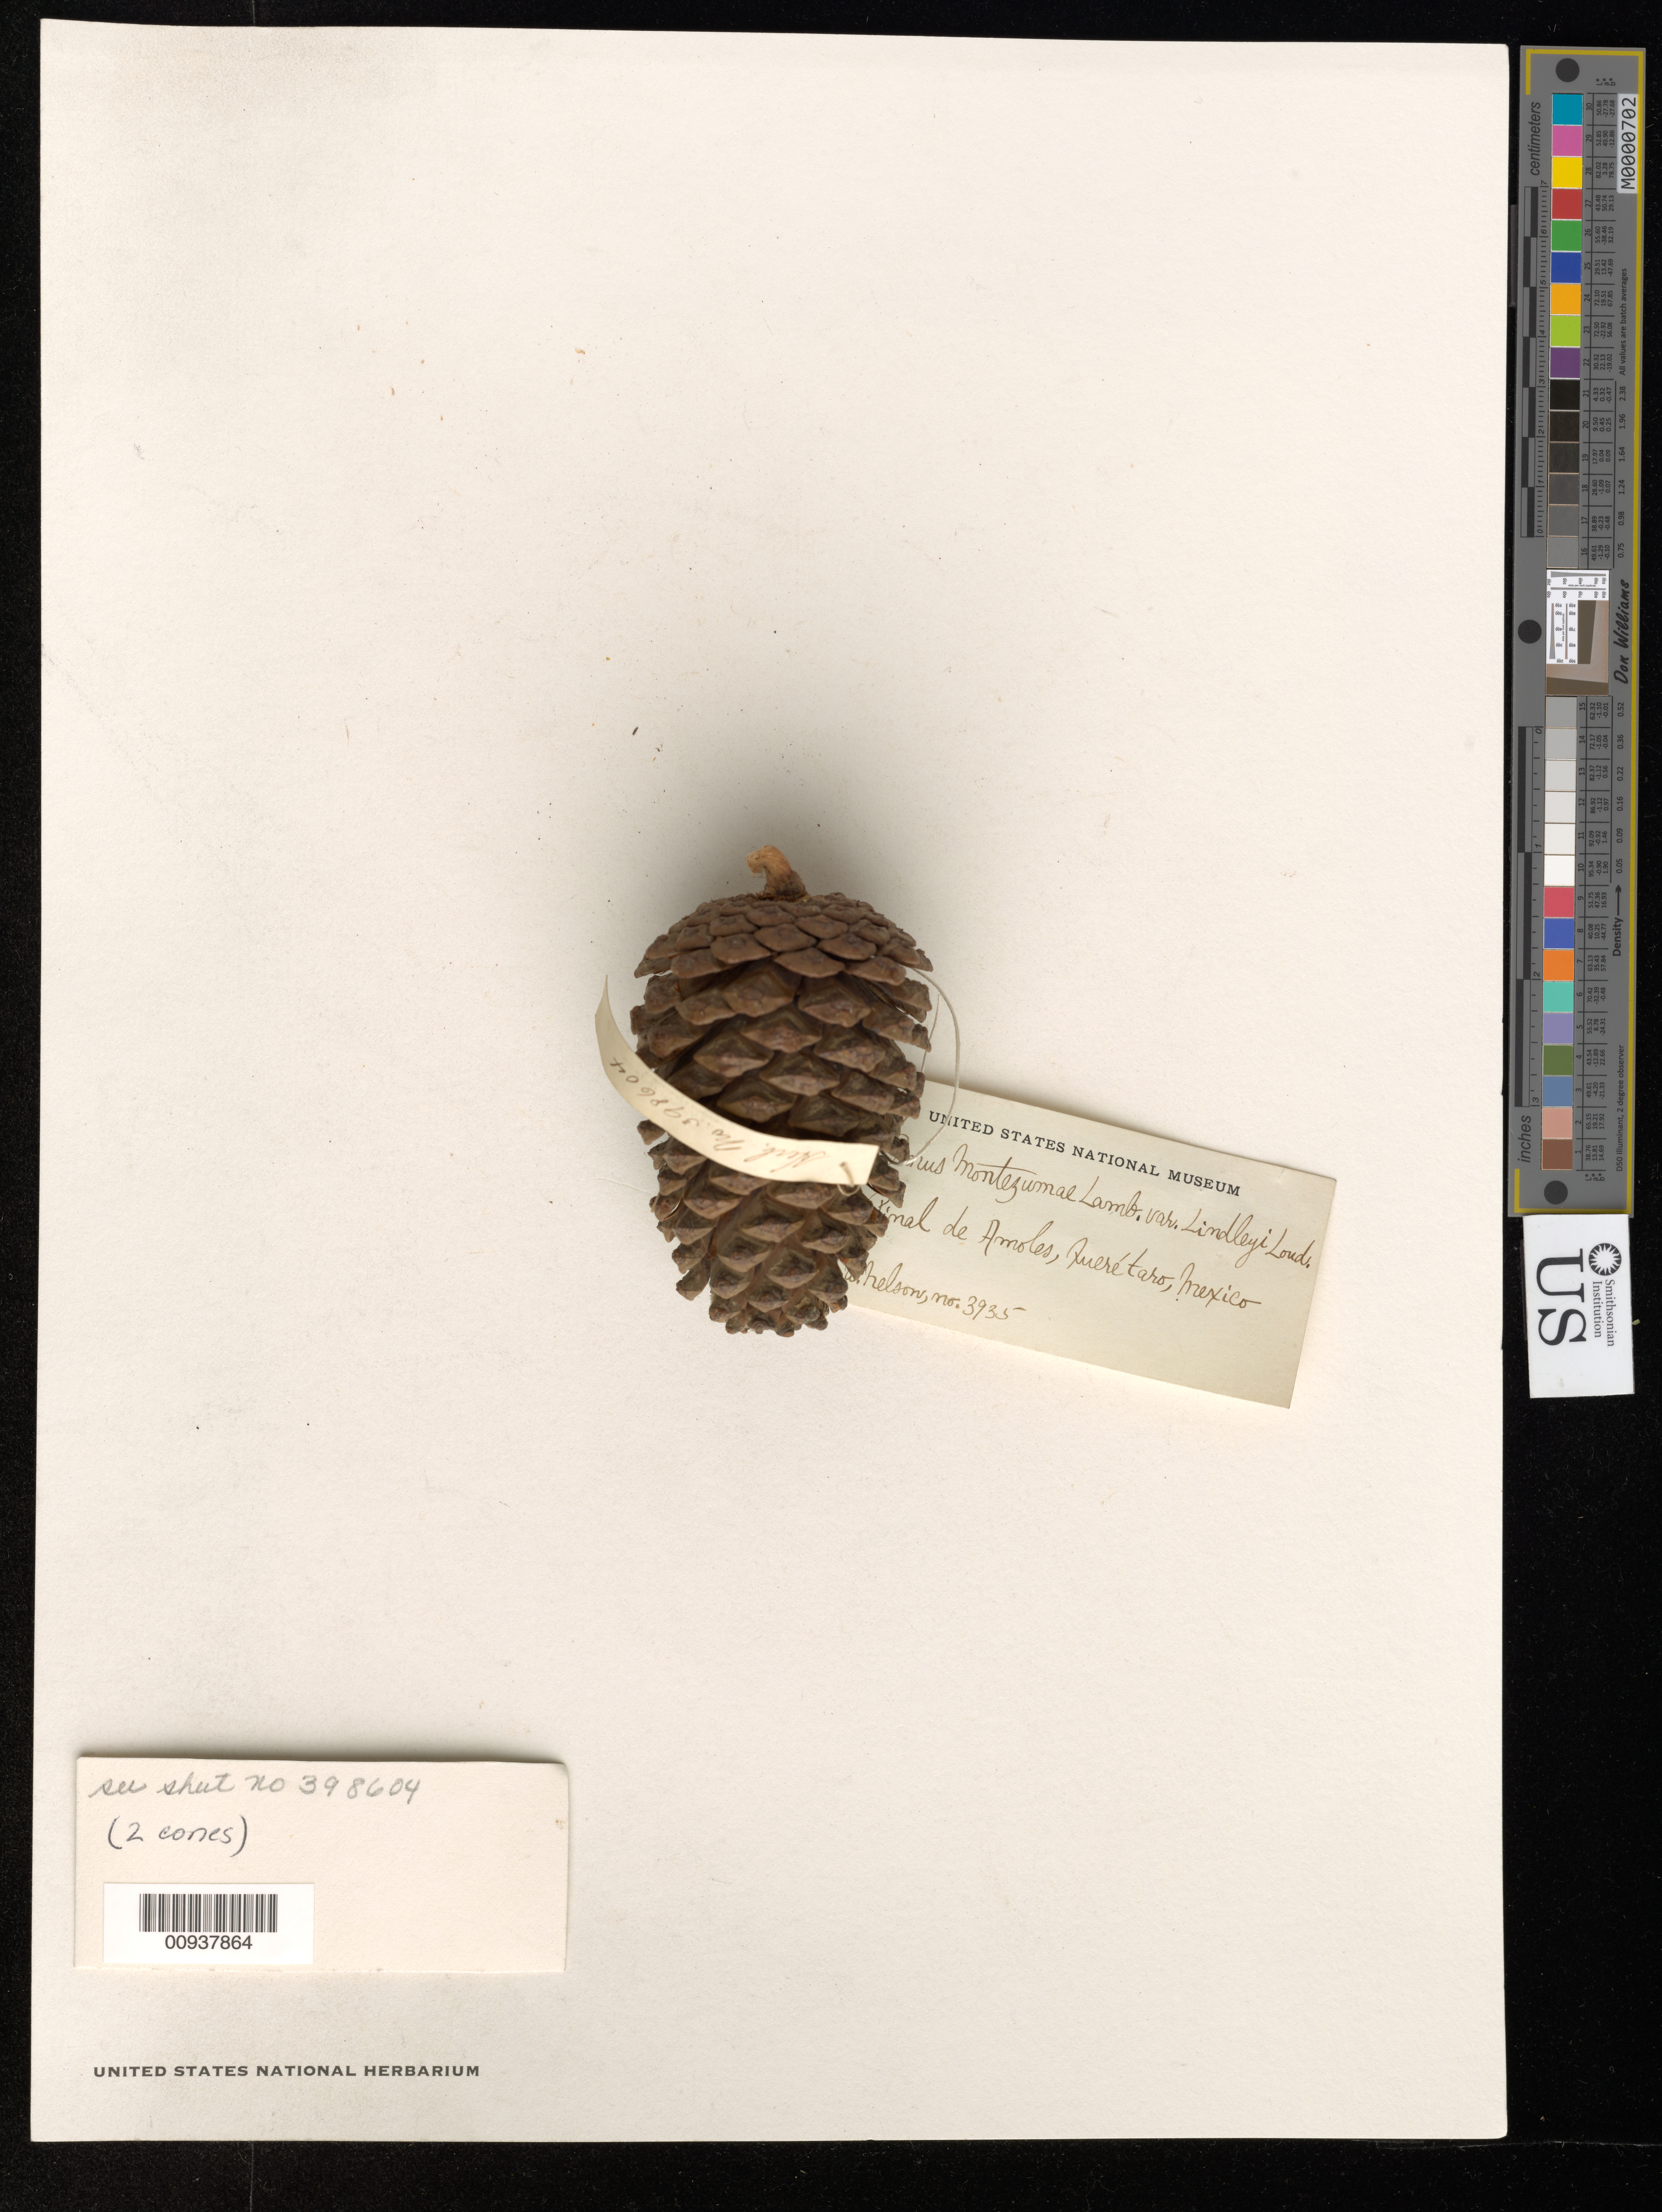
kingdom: Plantae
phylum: Tracheophyta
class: Pinopsida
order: Pinales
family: Pinaceae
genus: Pinus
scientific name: Pinus montezumae var. lindleyi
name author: Loudon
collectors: E. W. Nelson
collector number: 3935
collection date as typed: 1896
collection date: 1896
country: Mexico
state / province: Querétaro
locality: Pinal de Amoles.